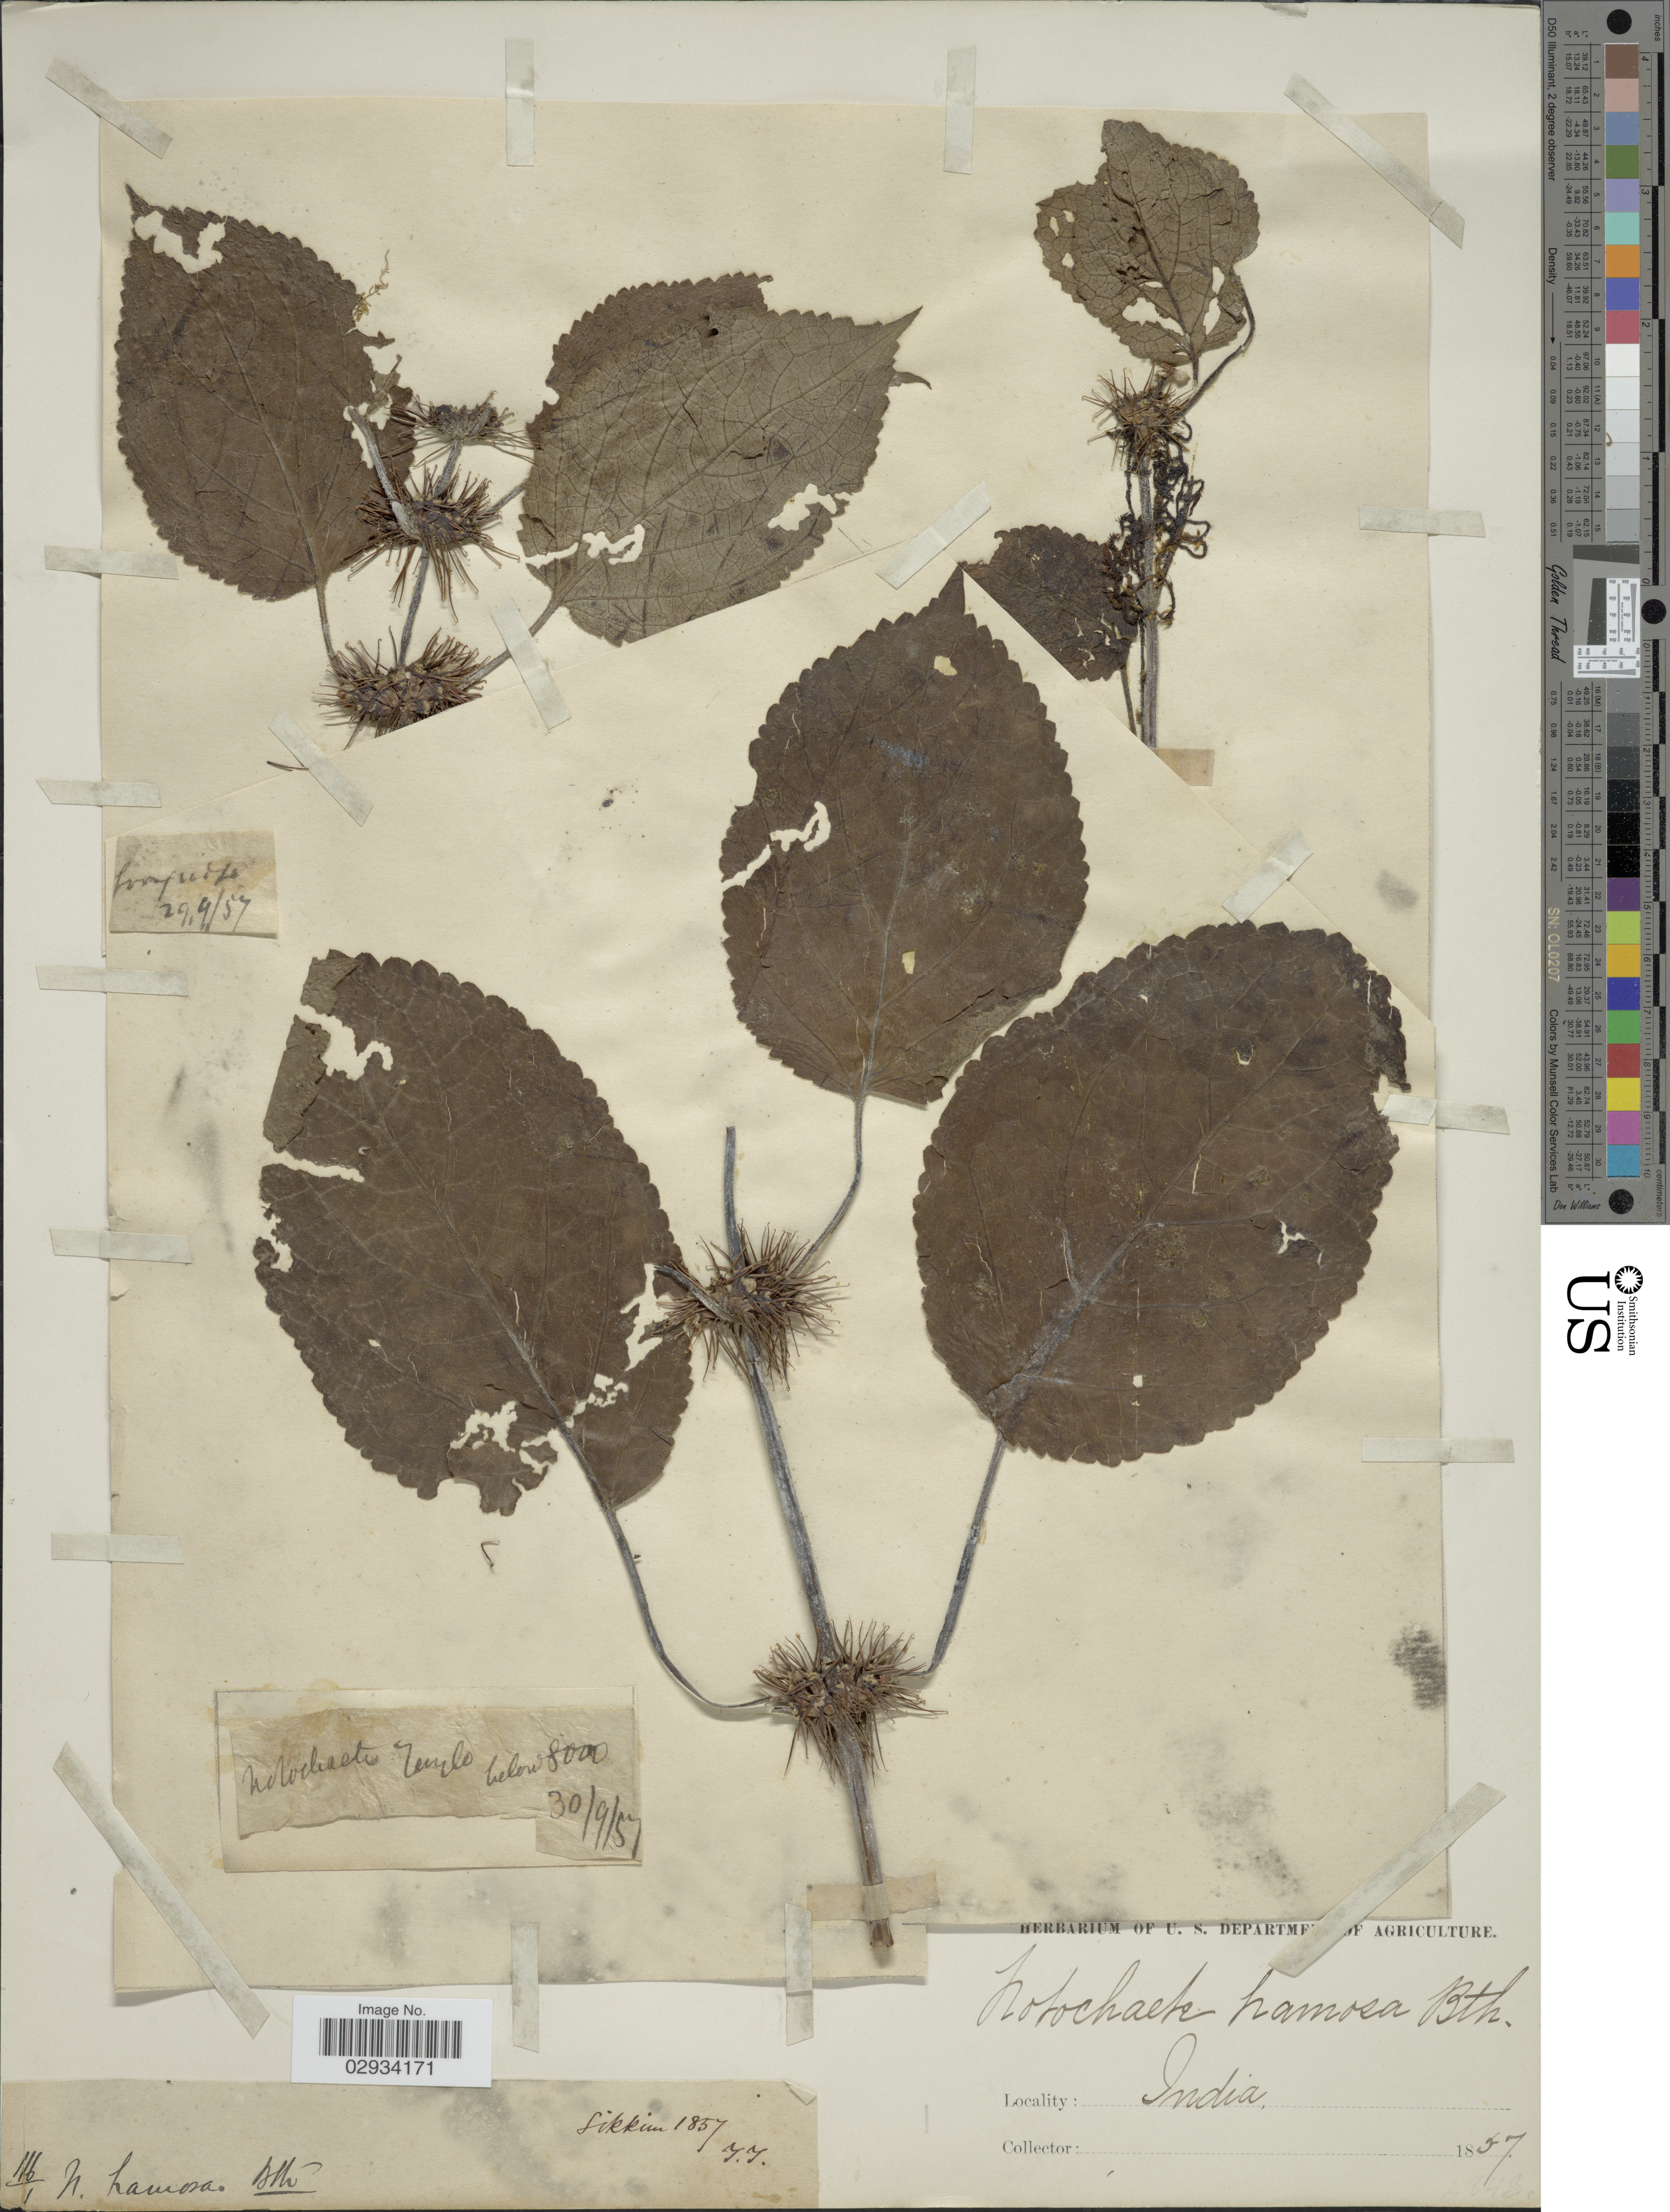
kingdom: Plantae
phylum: Tracheophyta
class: Magnoliopsida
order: Lamiales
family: Lamiaceae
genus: Notochaete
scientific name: Notochaete hamosa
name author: Benth.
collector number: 116/1?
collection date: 1857-09-30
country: India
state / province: Sikkim